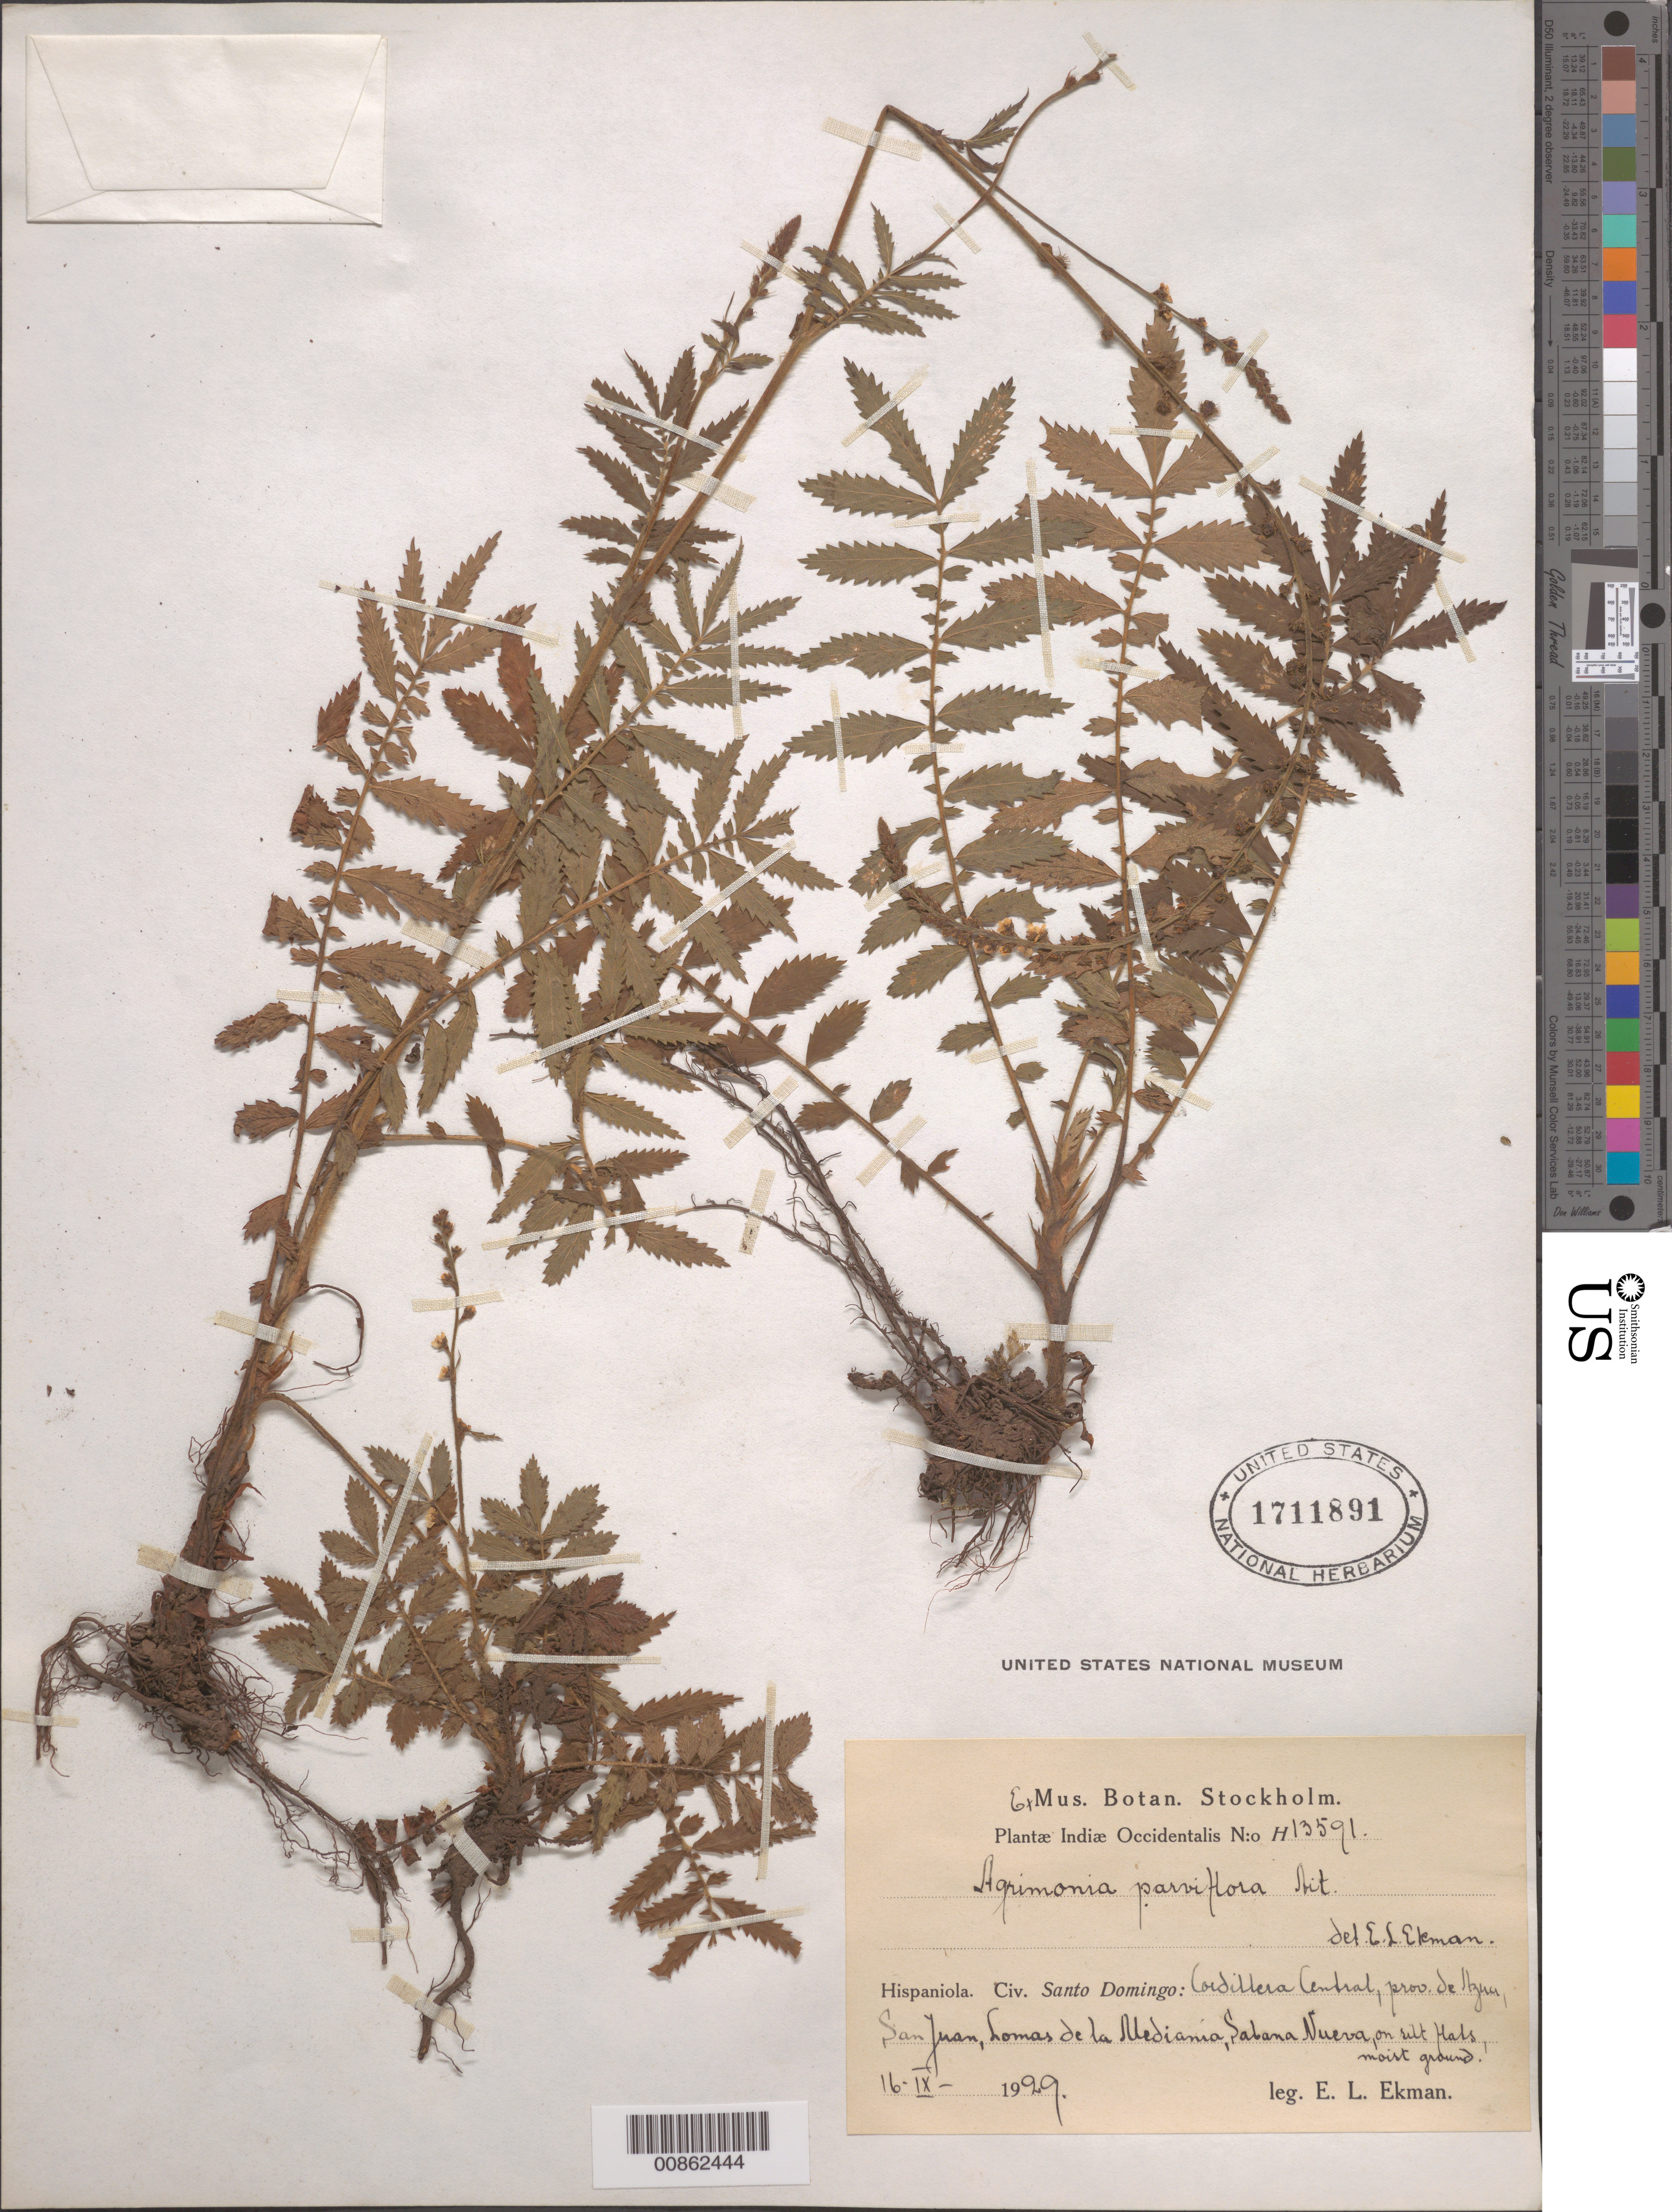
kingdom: Plantae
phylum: Tracheophyta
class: Magnoliopsida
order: Rosales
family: Rosaceae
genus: Agrimonia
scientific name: Agrimonia parviflora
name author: Aiton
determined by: Ekman, E. L.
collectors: E. L. Ekman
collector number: H 13591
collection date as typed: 16 Sep 1929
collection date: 1929-09-16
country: Dominican Republic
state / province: Azua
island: Hispaniola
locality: Cordillera Central, San Juan, Lomas de la Mediania, Sabana Nueva.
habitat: On silt flats, moist ground.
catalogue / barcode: US 1711891